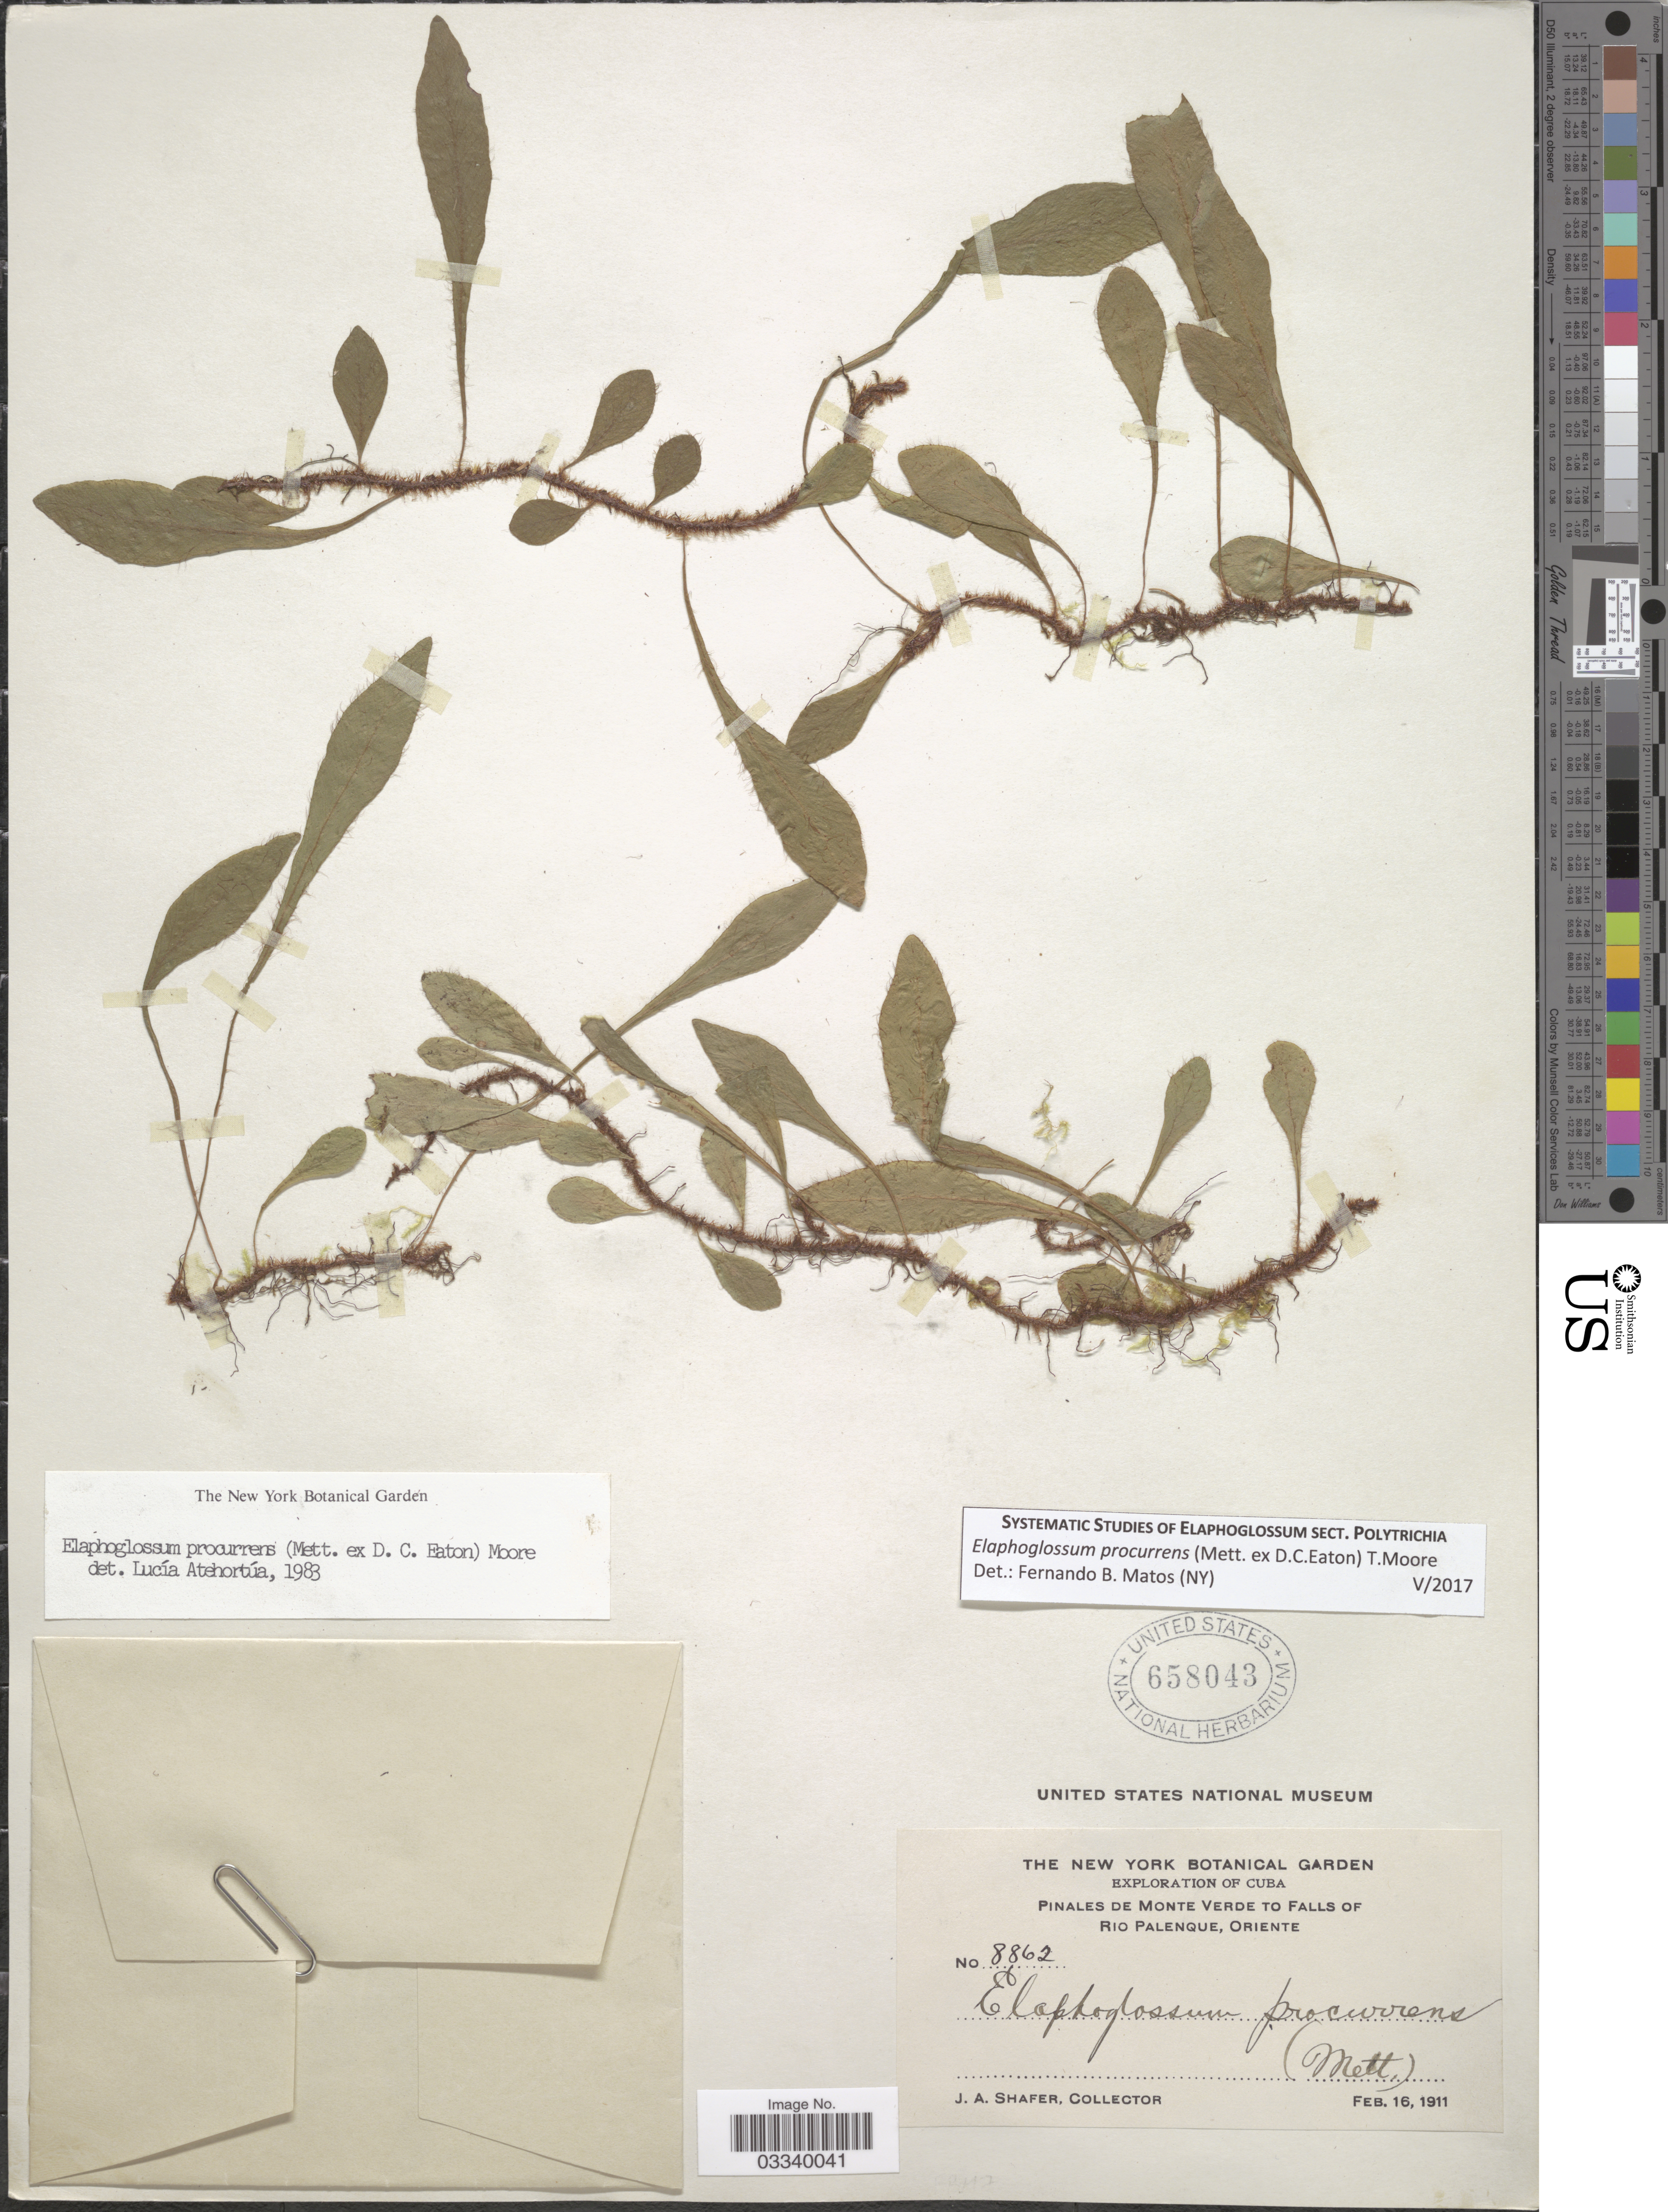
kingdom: Plantae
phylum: Tracheophyta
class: Polypodiopsida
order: Polypodiales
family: Dryopteridaceae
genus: Elaphoglossum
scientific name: Elaphoglossum procurrens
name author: (Mett. ex D.C. Eaton) T. Moore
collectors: J. A. Shafer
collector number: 8862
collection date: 1911-02-16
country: Cuba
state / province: Oriente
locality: Pinales de Monte Verde to Falls of Rio Palenque.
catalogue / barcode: US 658043